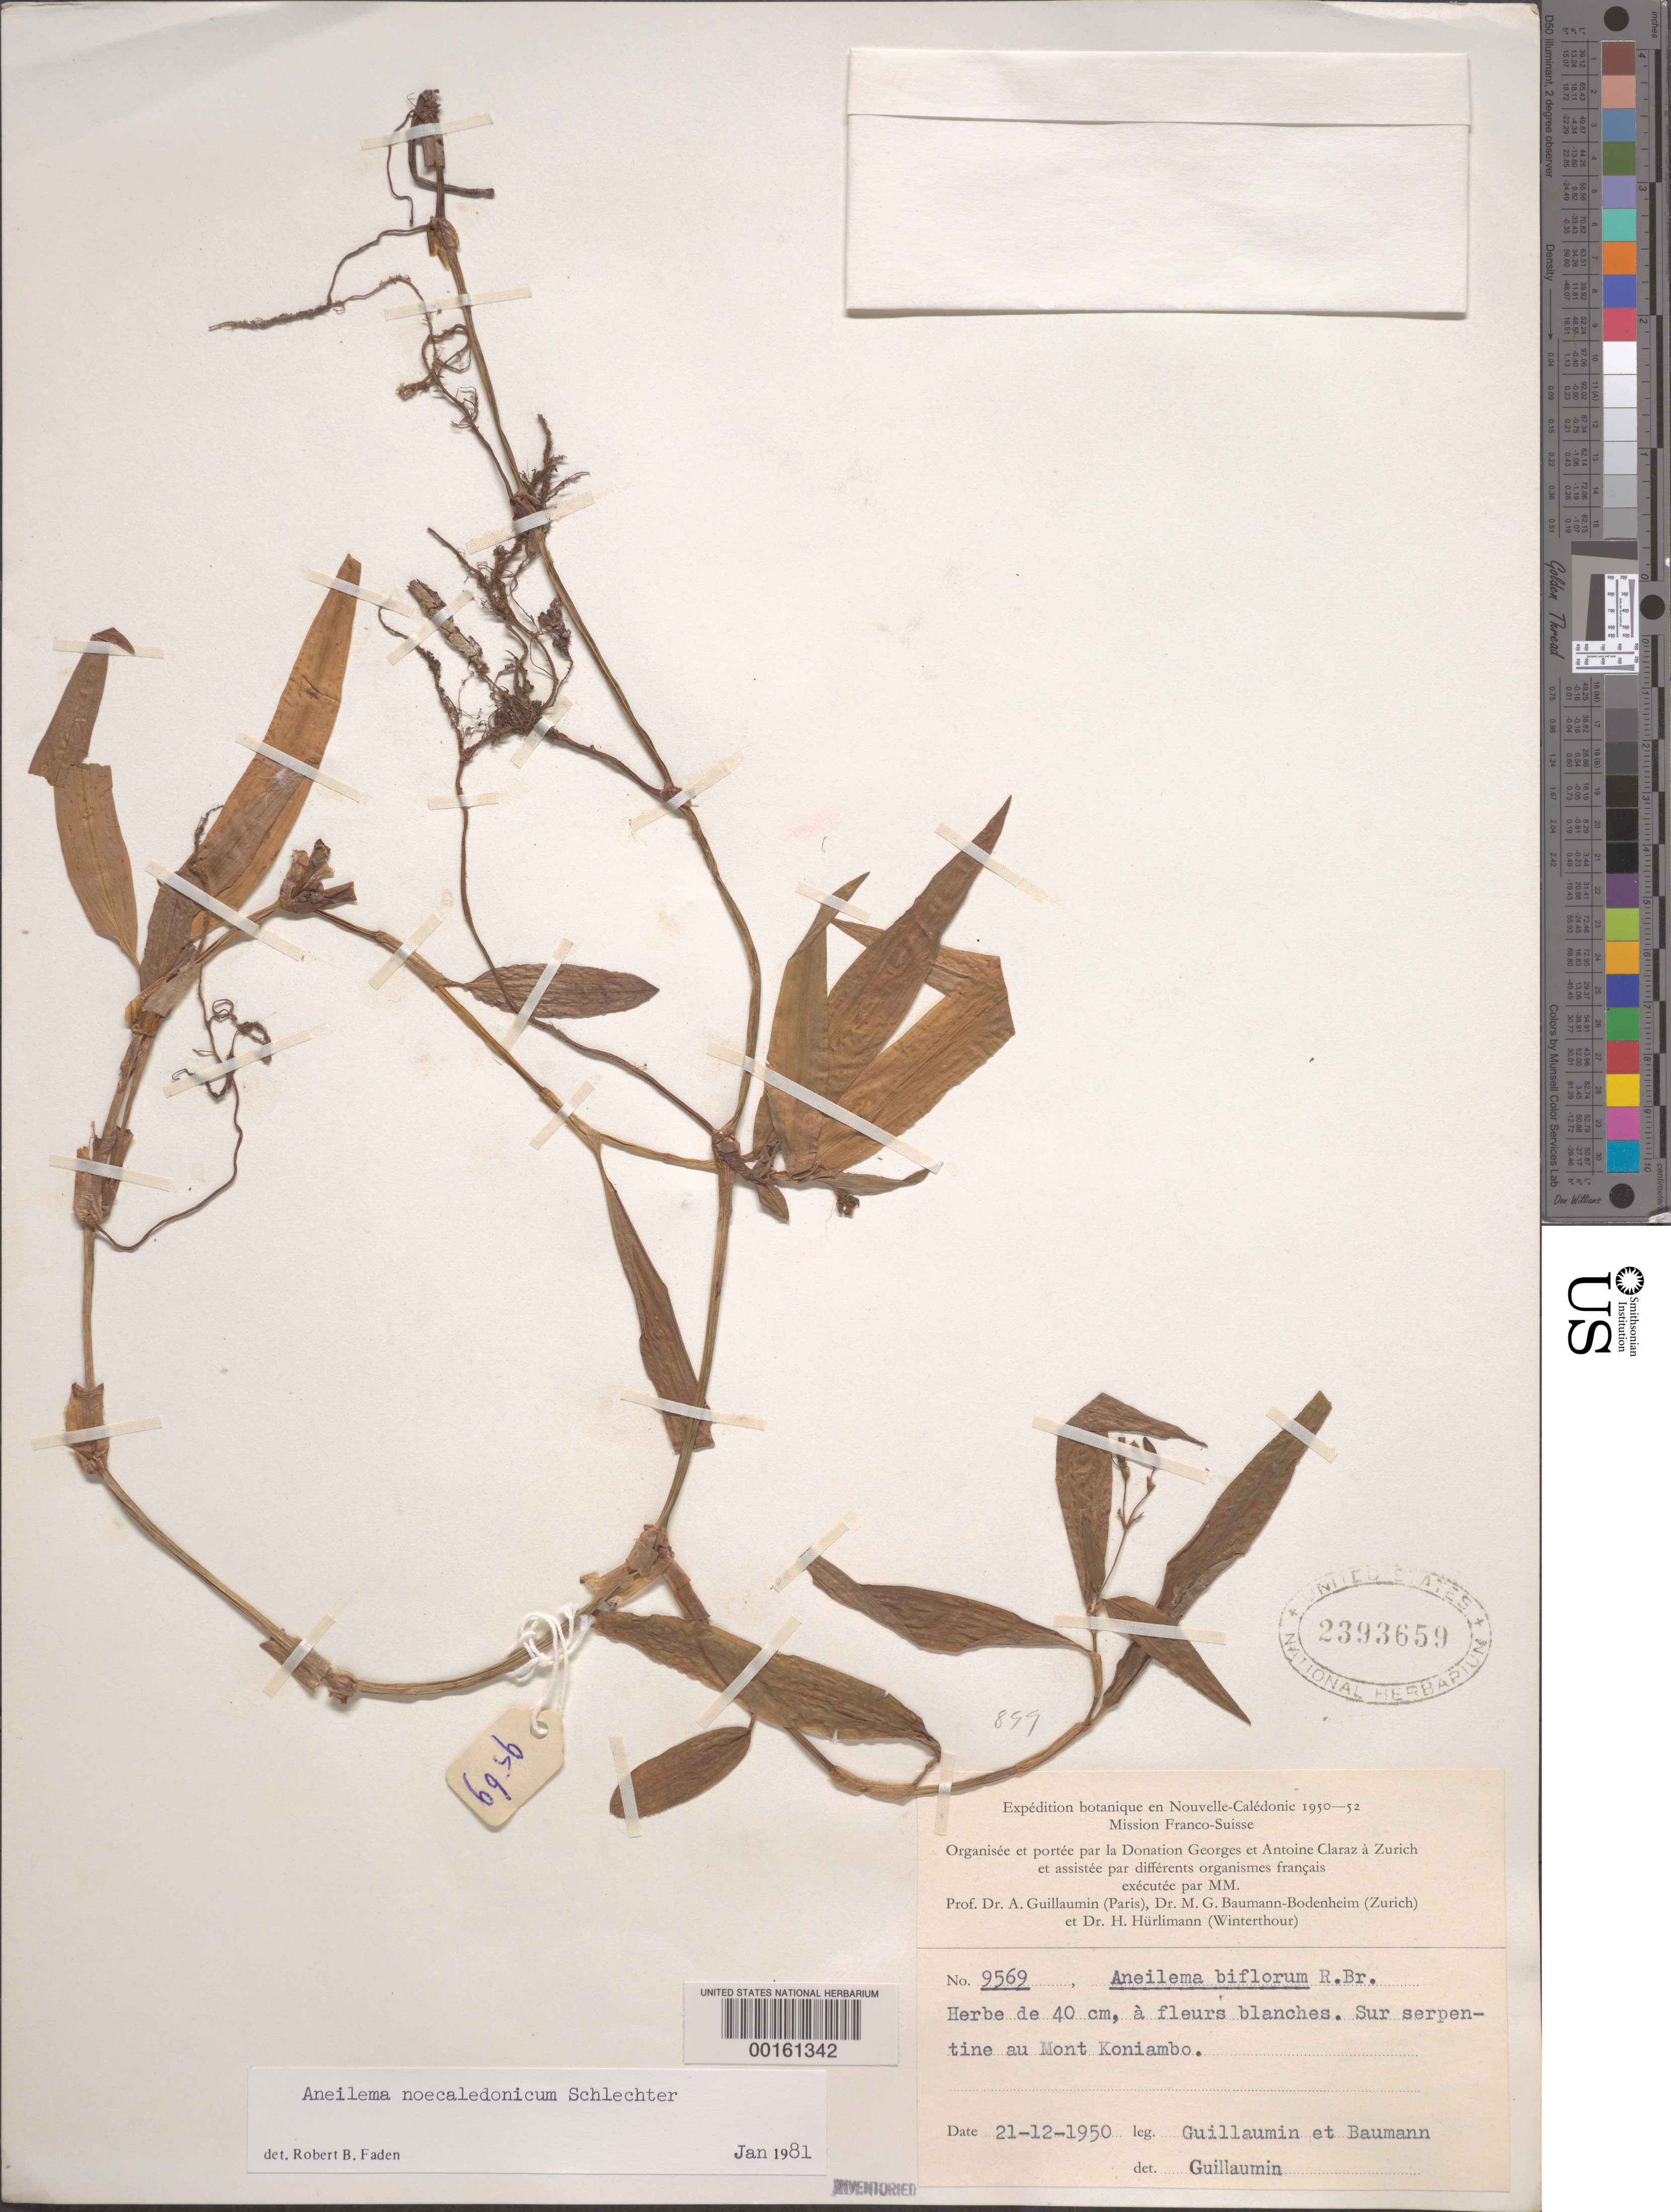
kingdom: Plantae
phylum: Tracheophyta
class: Liliopsida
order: Commelinales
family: Commelinaceae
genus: Aneilema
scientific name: Aneilema neocaledonicum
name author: Schltr.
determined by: Faden, Robert B., (US), Smithsonian Institution - National Museum of Natural History (UNITED STATES)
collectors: A. Guillaumin & M. G. Baumann-Bodenheim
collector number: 9569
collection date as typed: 21 Dec 1950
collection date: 1950-12-21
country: New Caledonia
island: New Caledonia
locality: Mont koniambo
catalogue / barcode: US 2393659